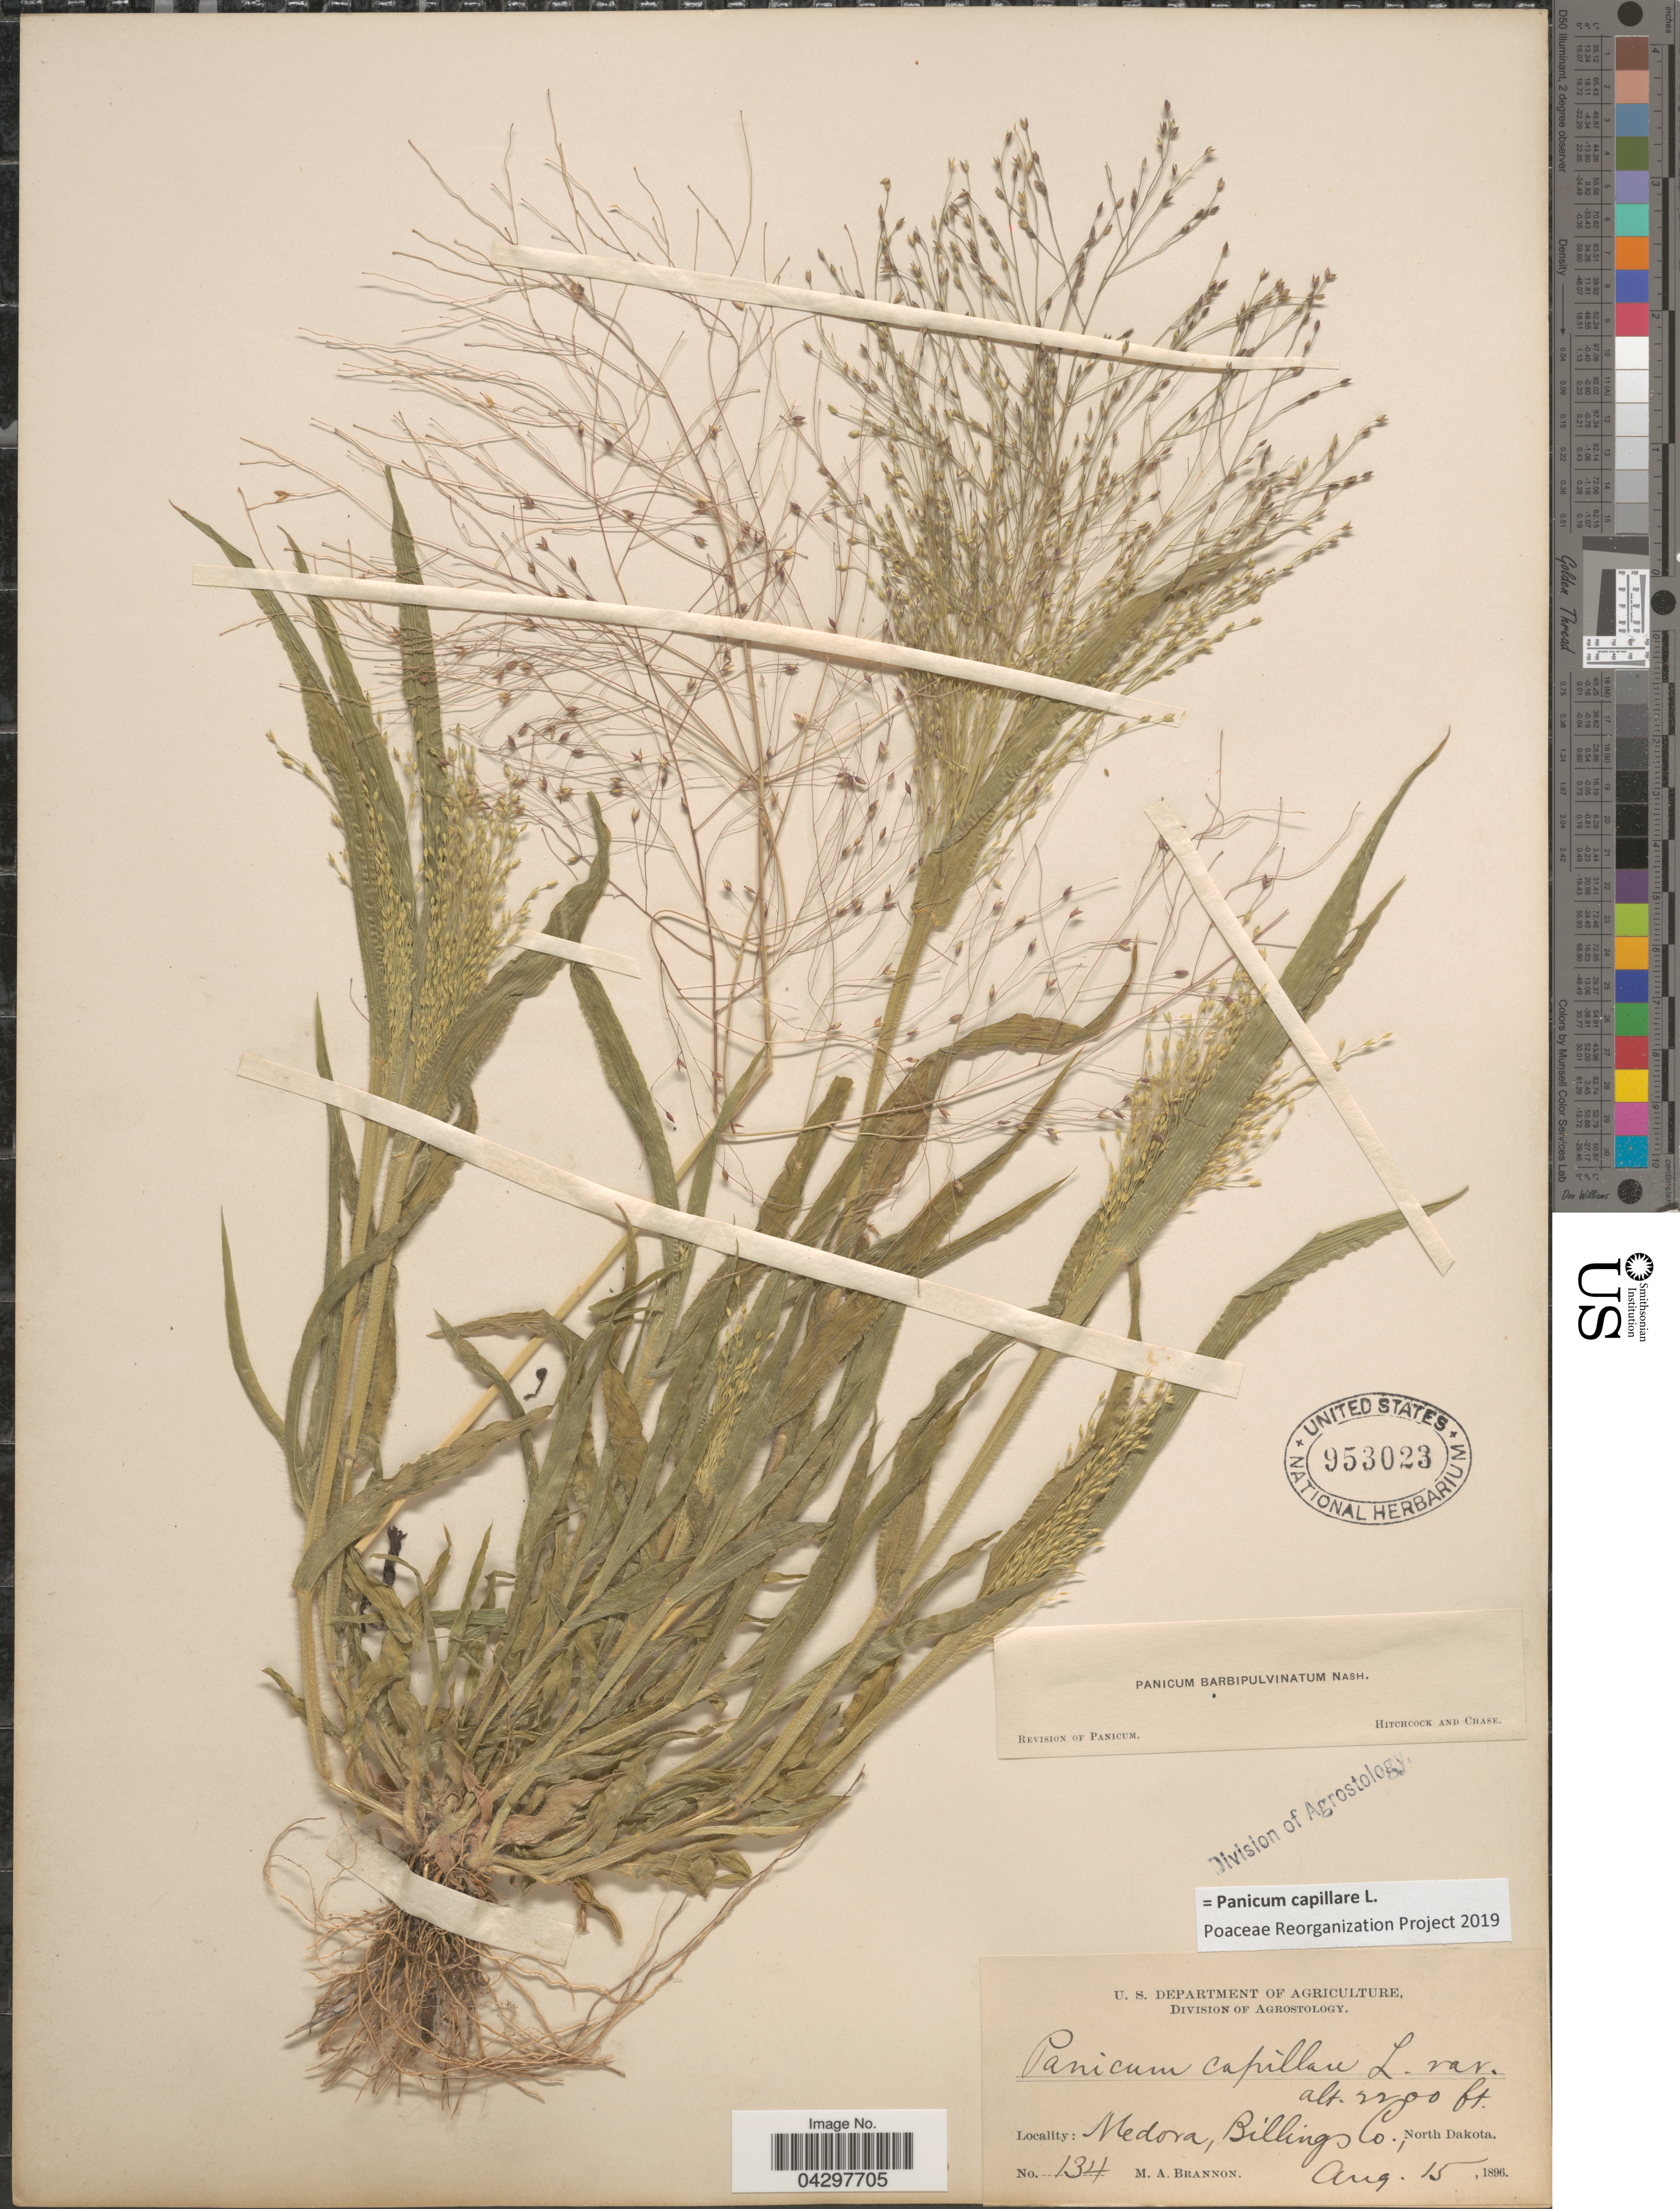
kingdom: Plantae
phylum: Tracheophyta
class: Liliopsida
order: Poales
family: Poaceae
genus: Panicum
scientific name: Panicum capillare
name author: L.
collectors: M. Brannon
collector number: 134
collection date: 1896-08-15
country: United States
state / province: North Dakota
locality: Medora, Billings Co.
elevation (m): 671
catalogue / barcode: US 953023